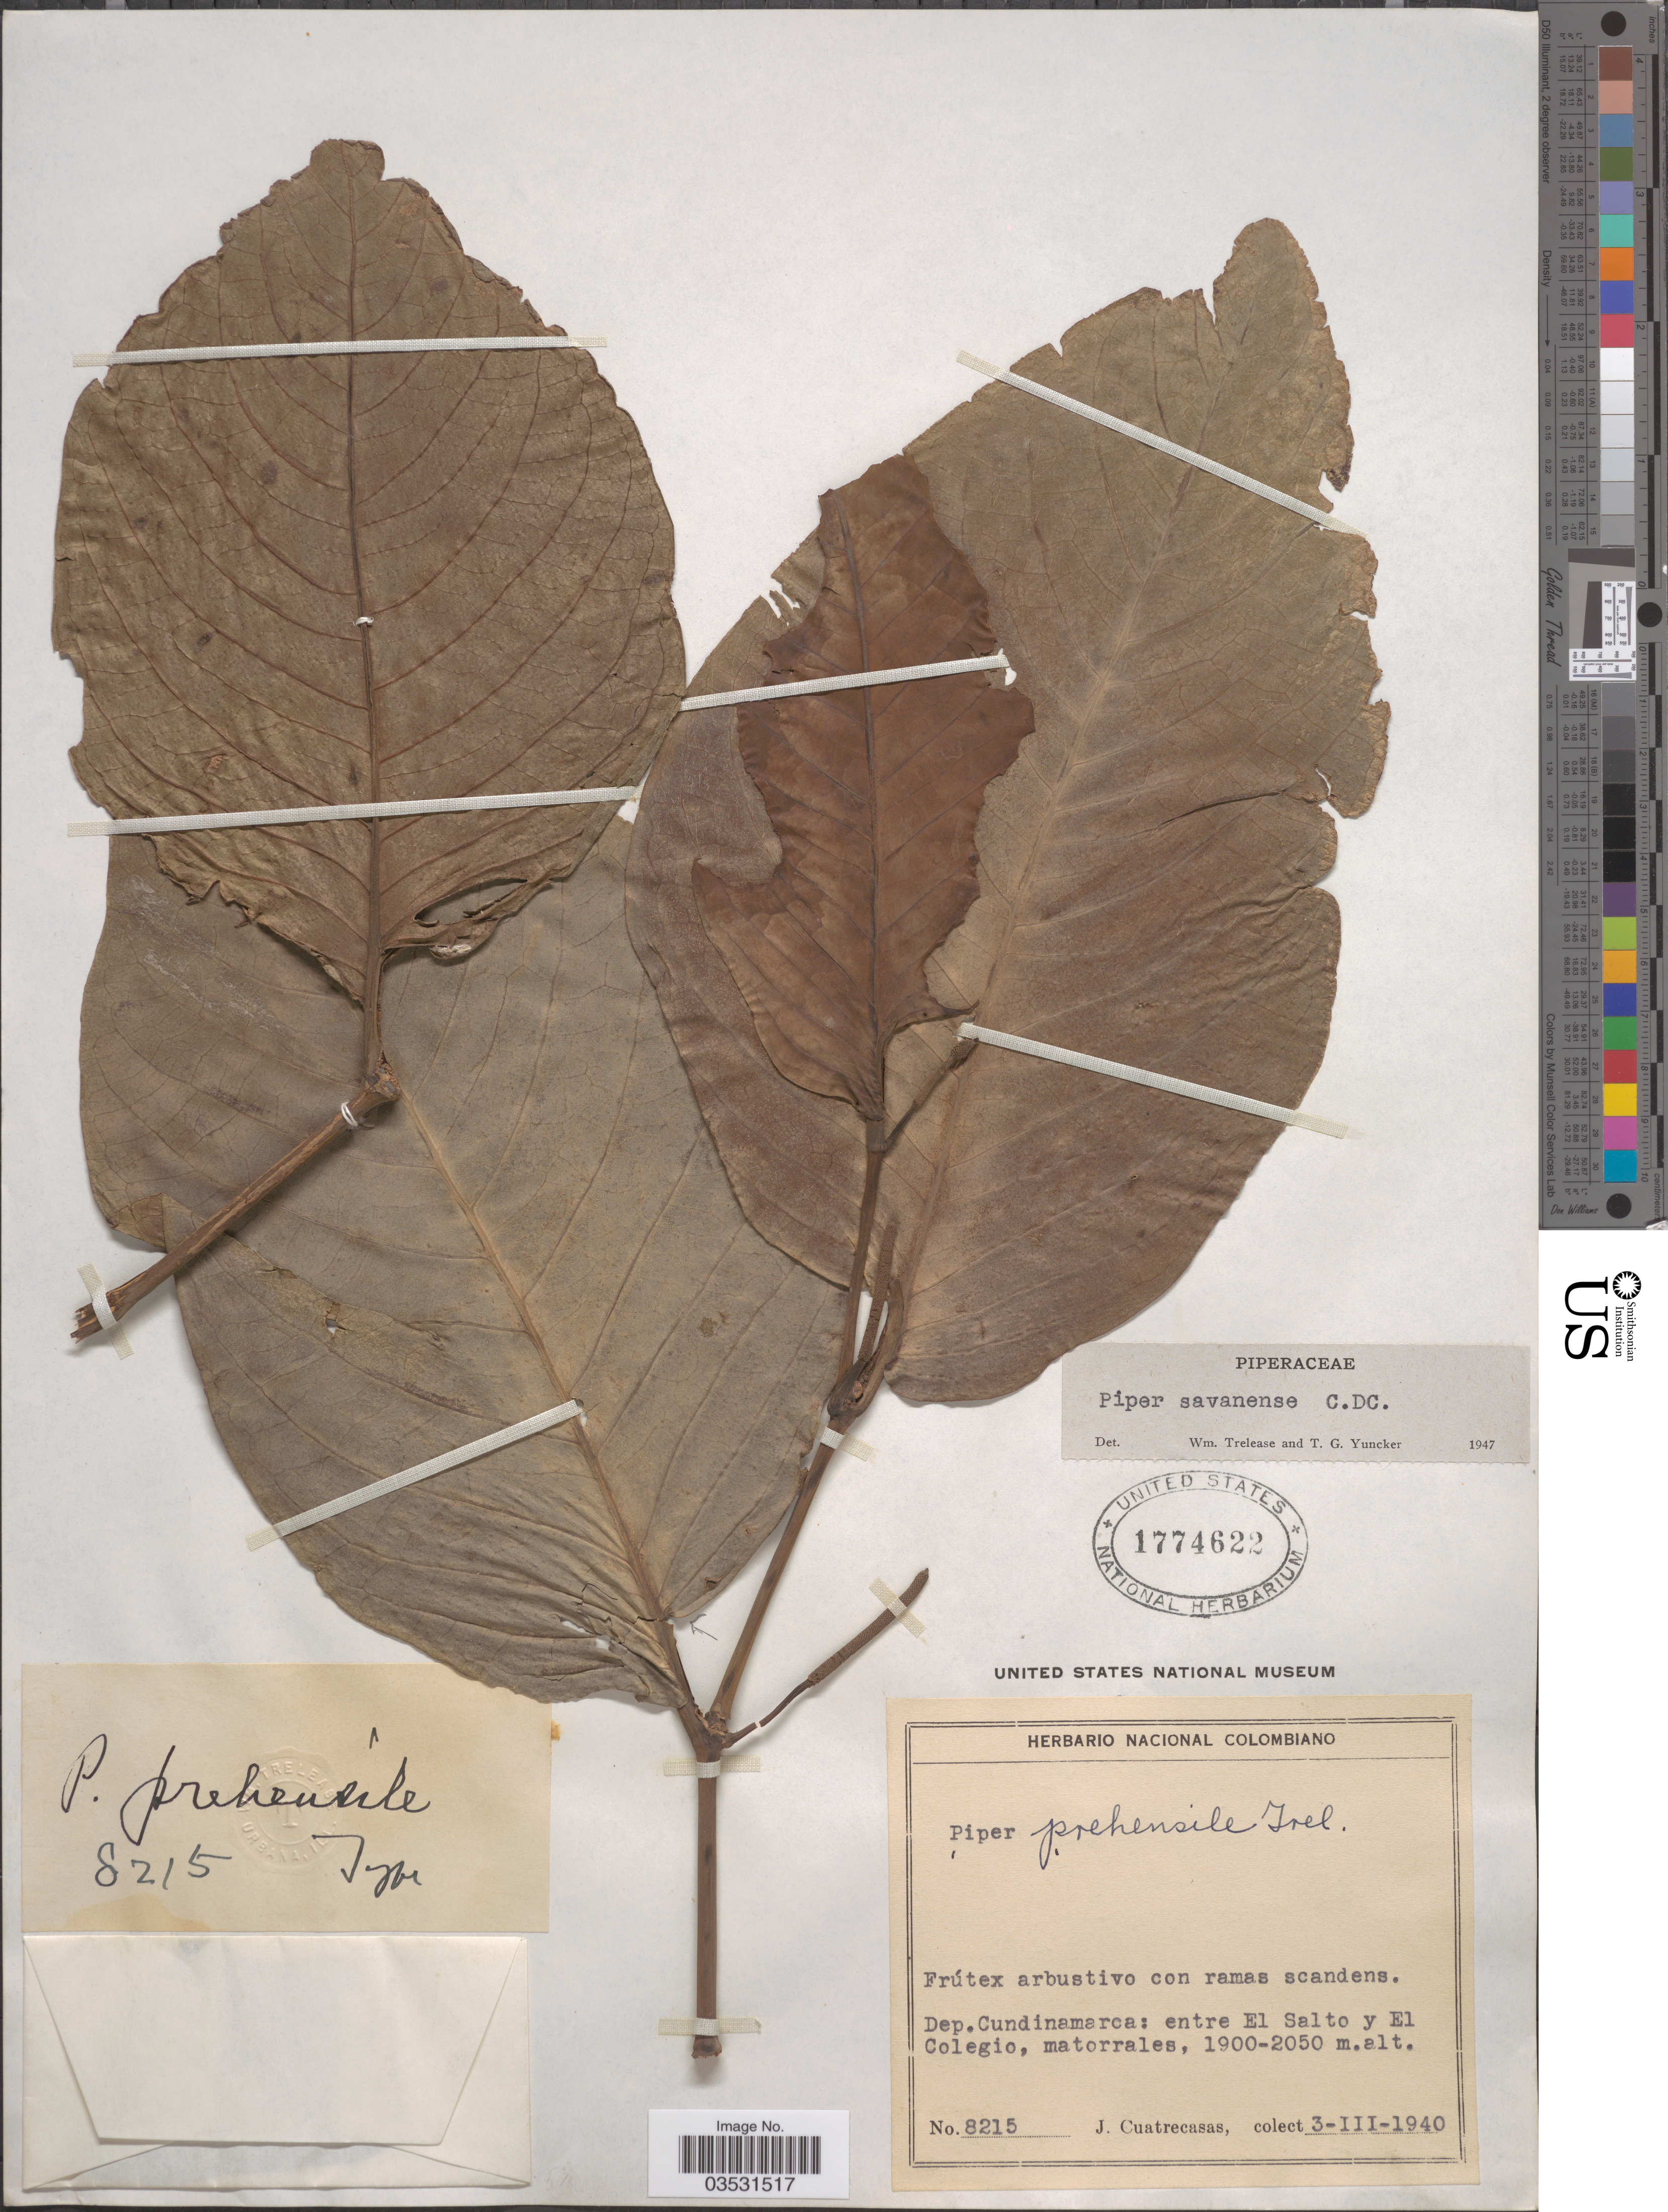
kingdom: Plantae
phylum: Tracheophyta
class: Magnoliopsida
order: Piperales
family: Piperaceae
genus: Piper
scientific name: Piper savanense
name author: C. DC.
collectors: J. Cuatrecasas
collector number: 8215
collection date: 1940-03-03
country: Colombia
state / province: Cundinamarca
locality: Dep. Cundinamarca: entre El Salto y El Colegio, matorrales.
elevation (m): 1900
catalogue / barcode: US 1774622